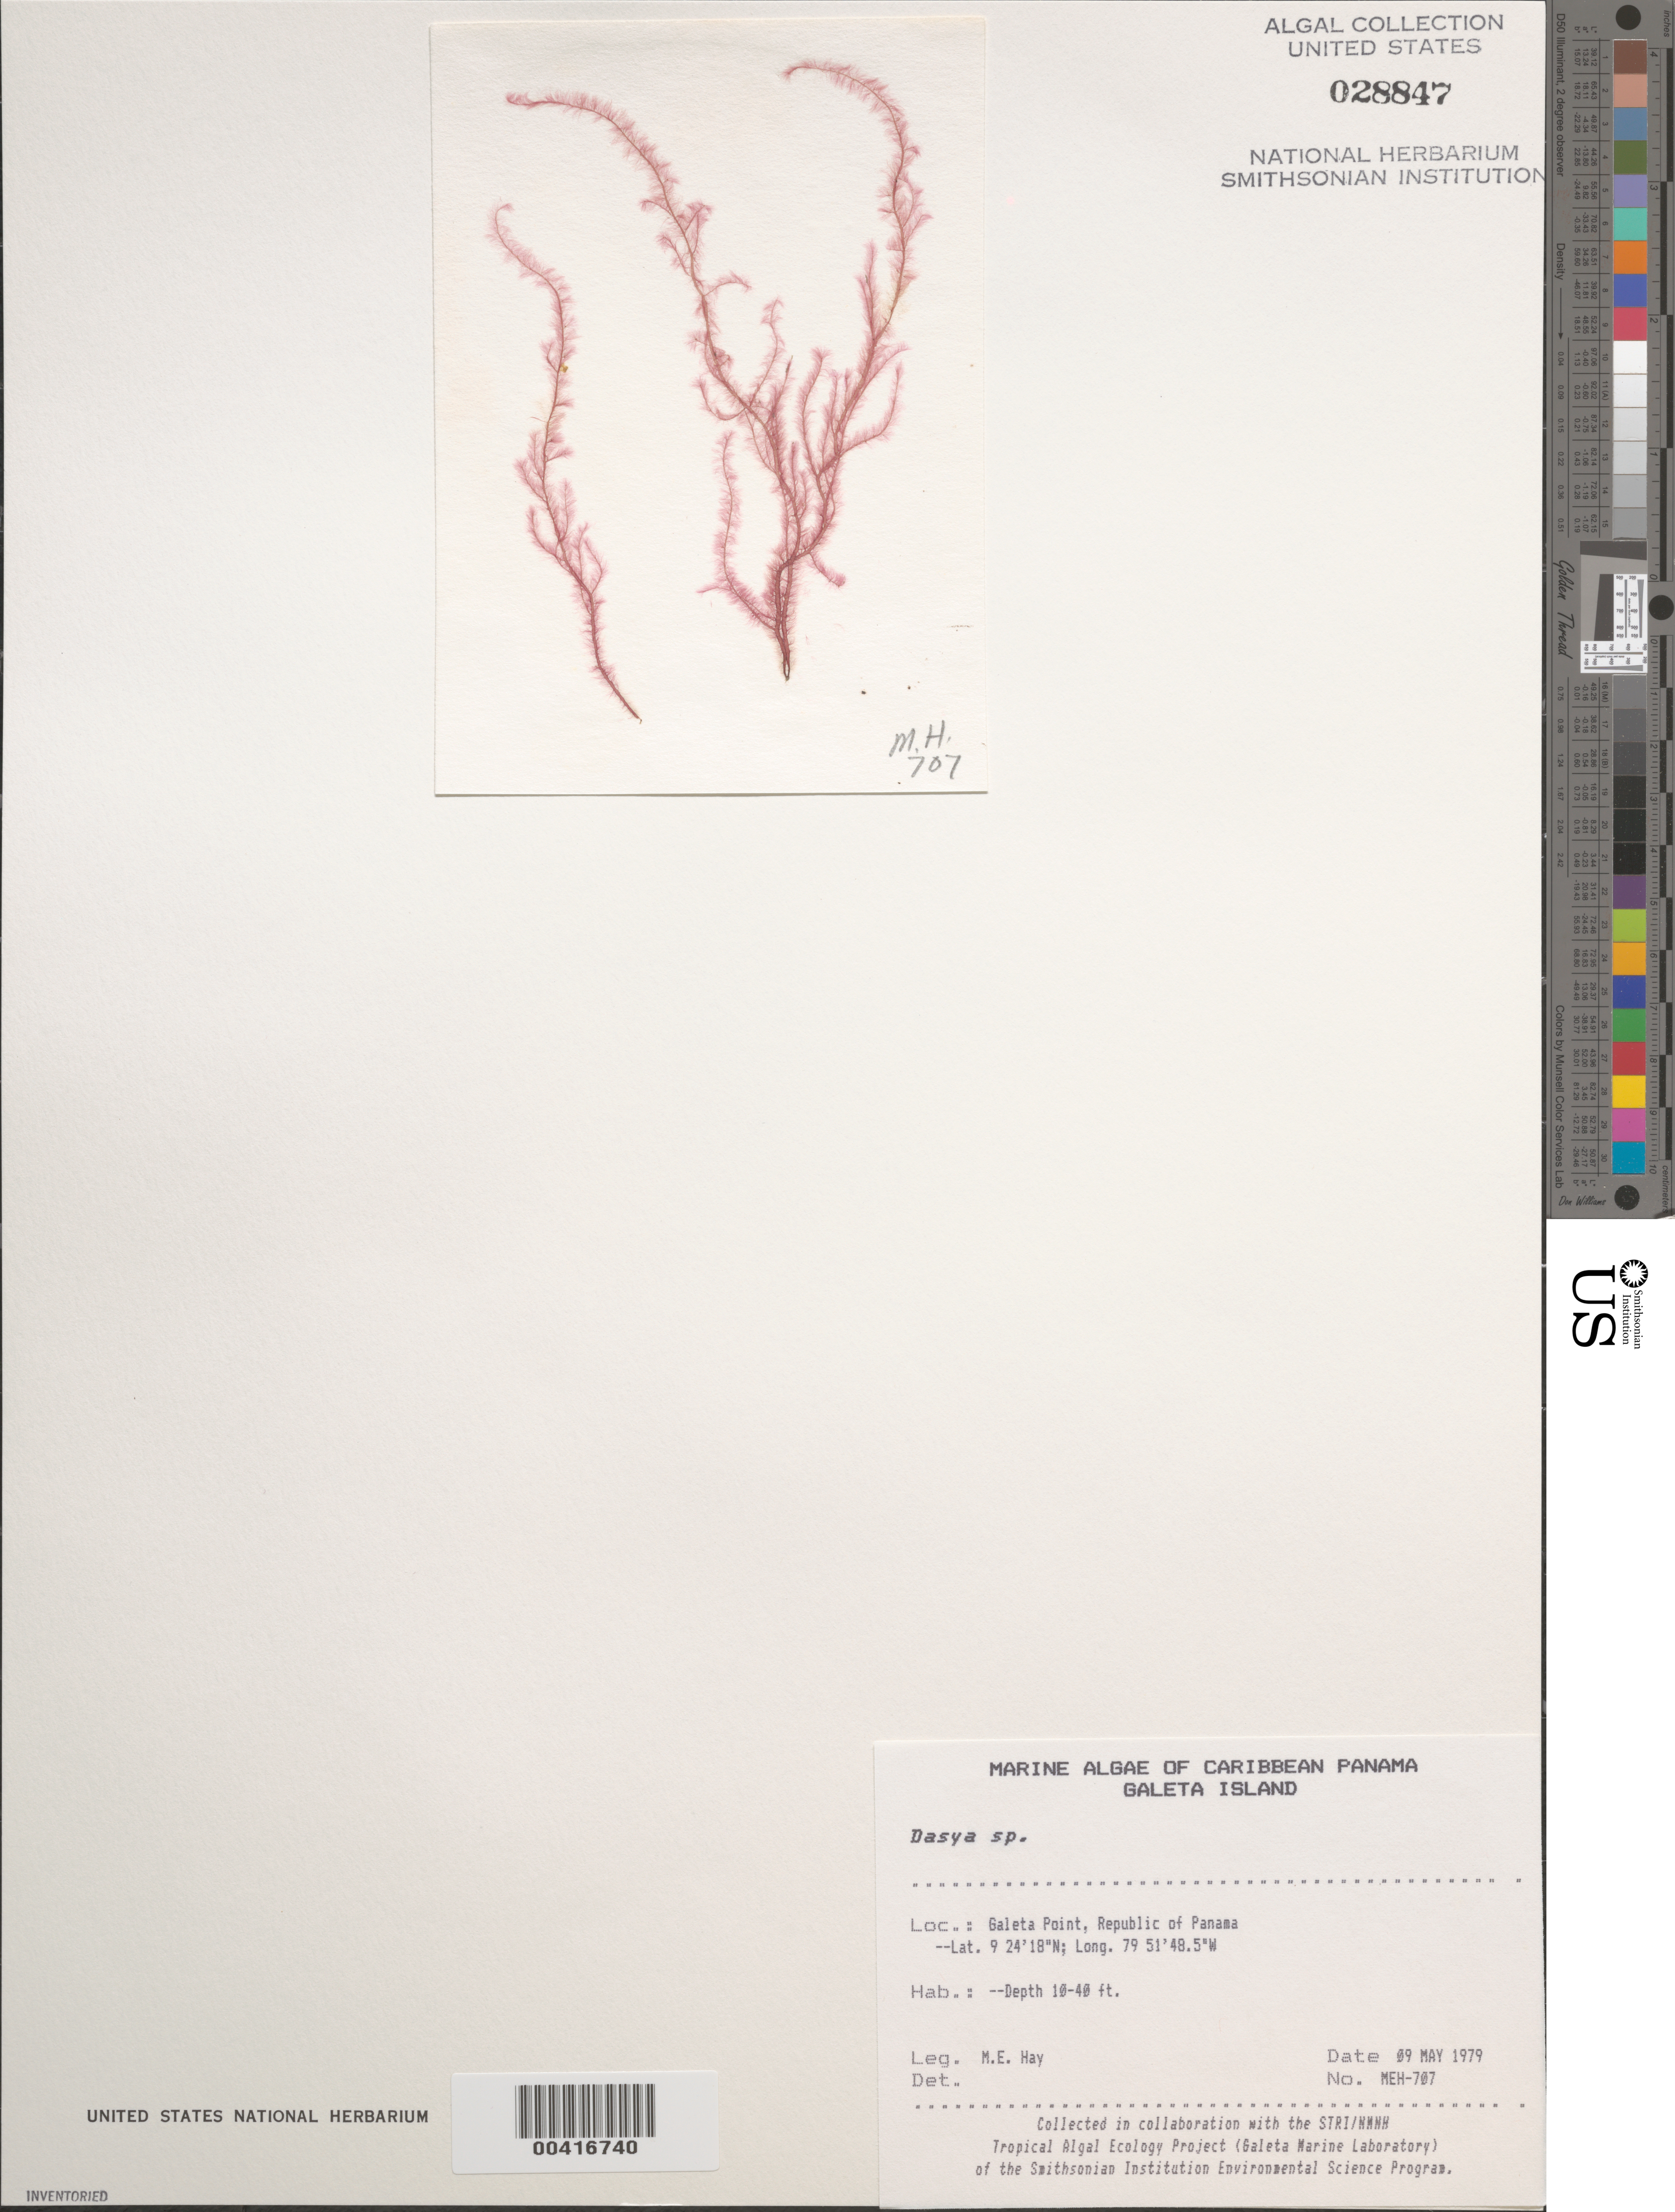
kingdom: Plantae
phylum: Rhodophyta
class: Florideophyceae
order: Ceramiales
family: Dasyaceae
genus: Dasya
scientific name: Dasya sp.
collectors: M. E. Hay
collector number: MEH-707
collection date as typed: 09 May 1979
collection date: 1979-05-09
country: Panama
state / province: Colón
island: Galeta Island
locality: Galeta Point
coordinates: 9 24' 18" N, 79 51' 48.5" W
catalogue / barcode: US 28847